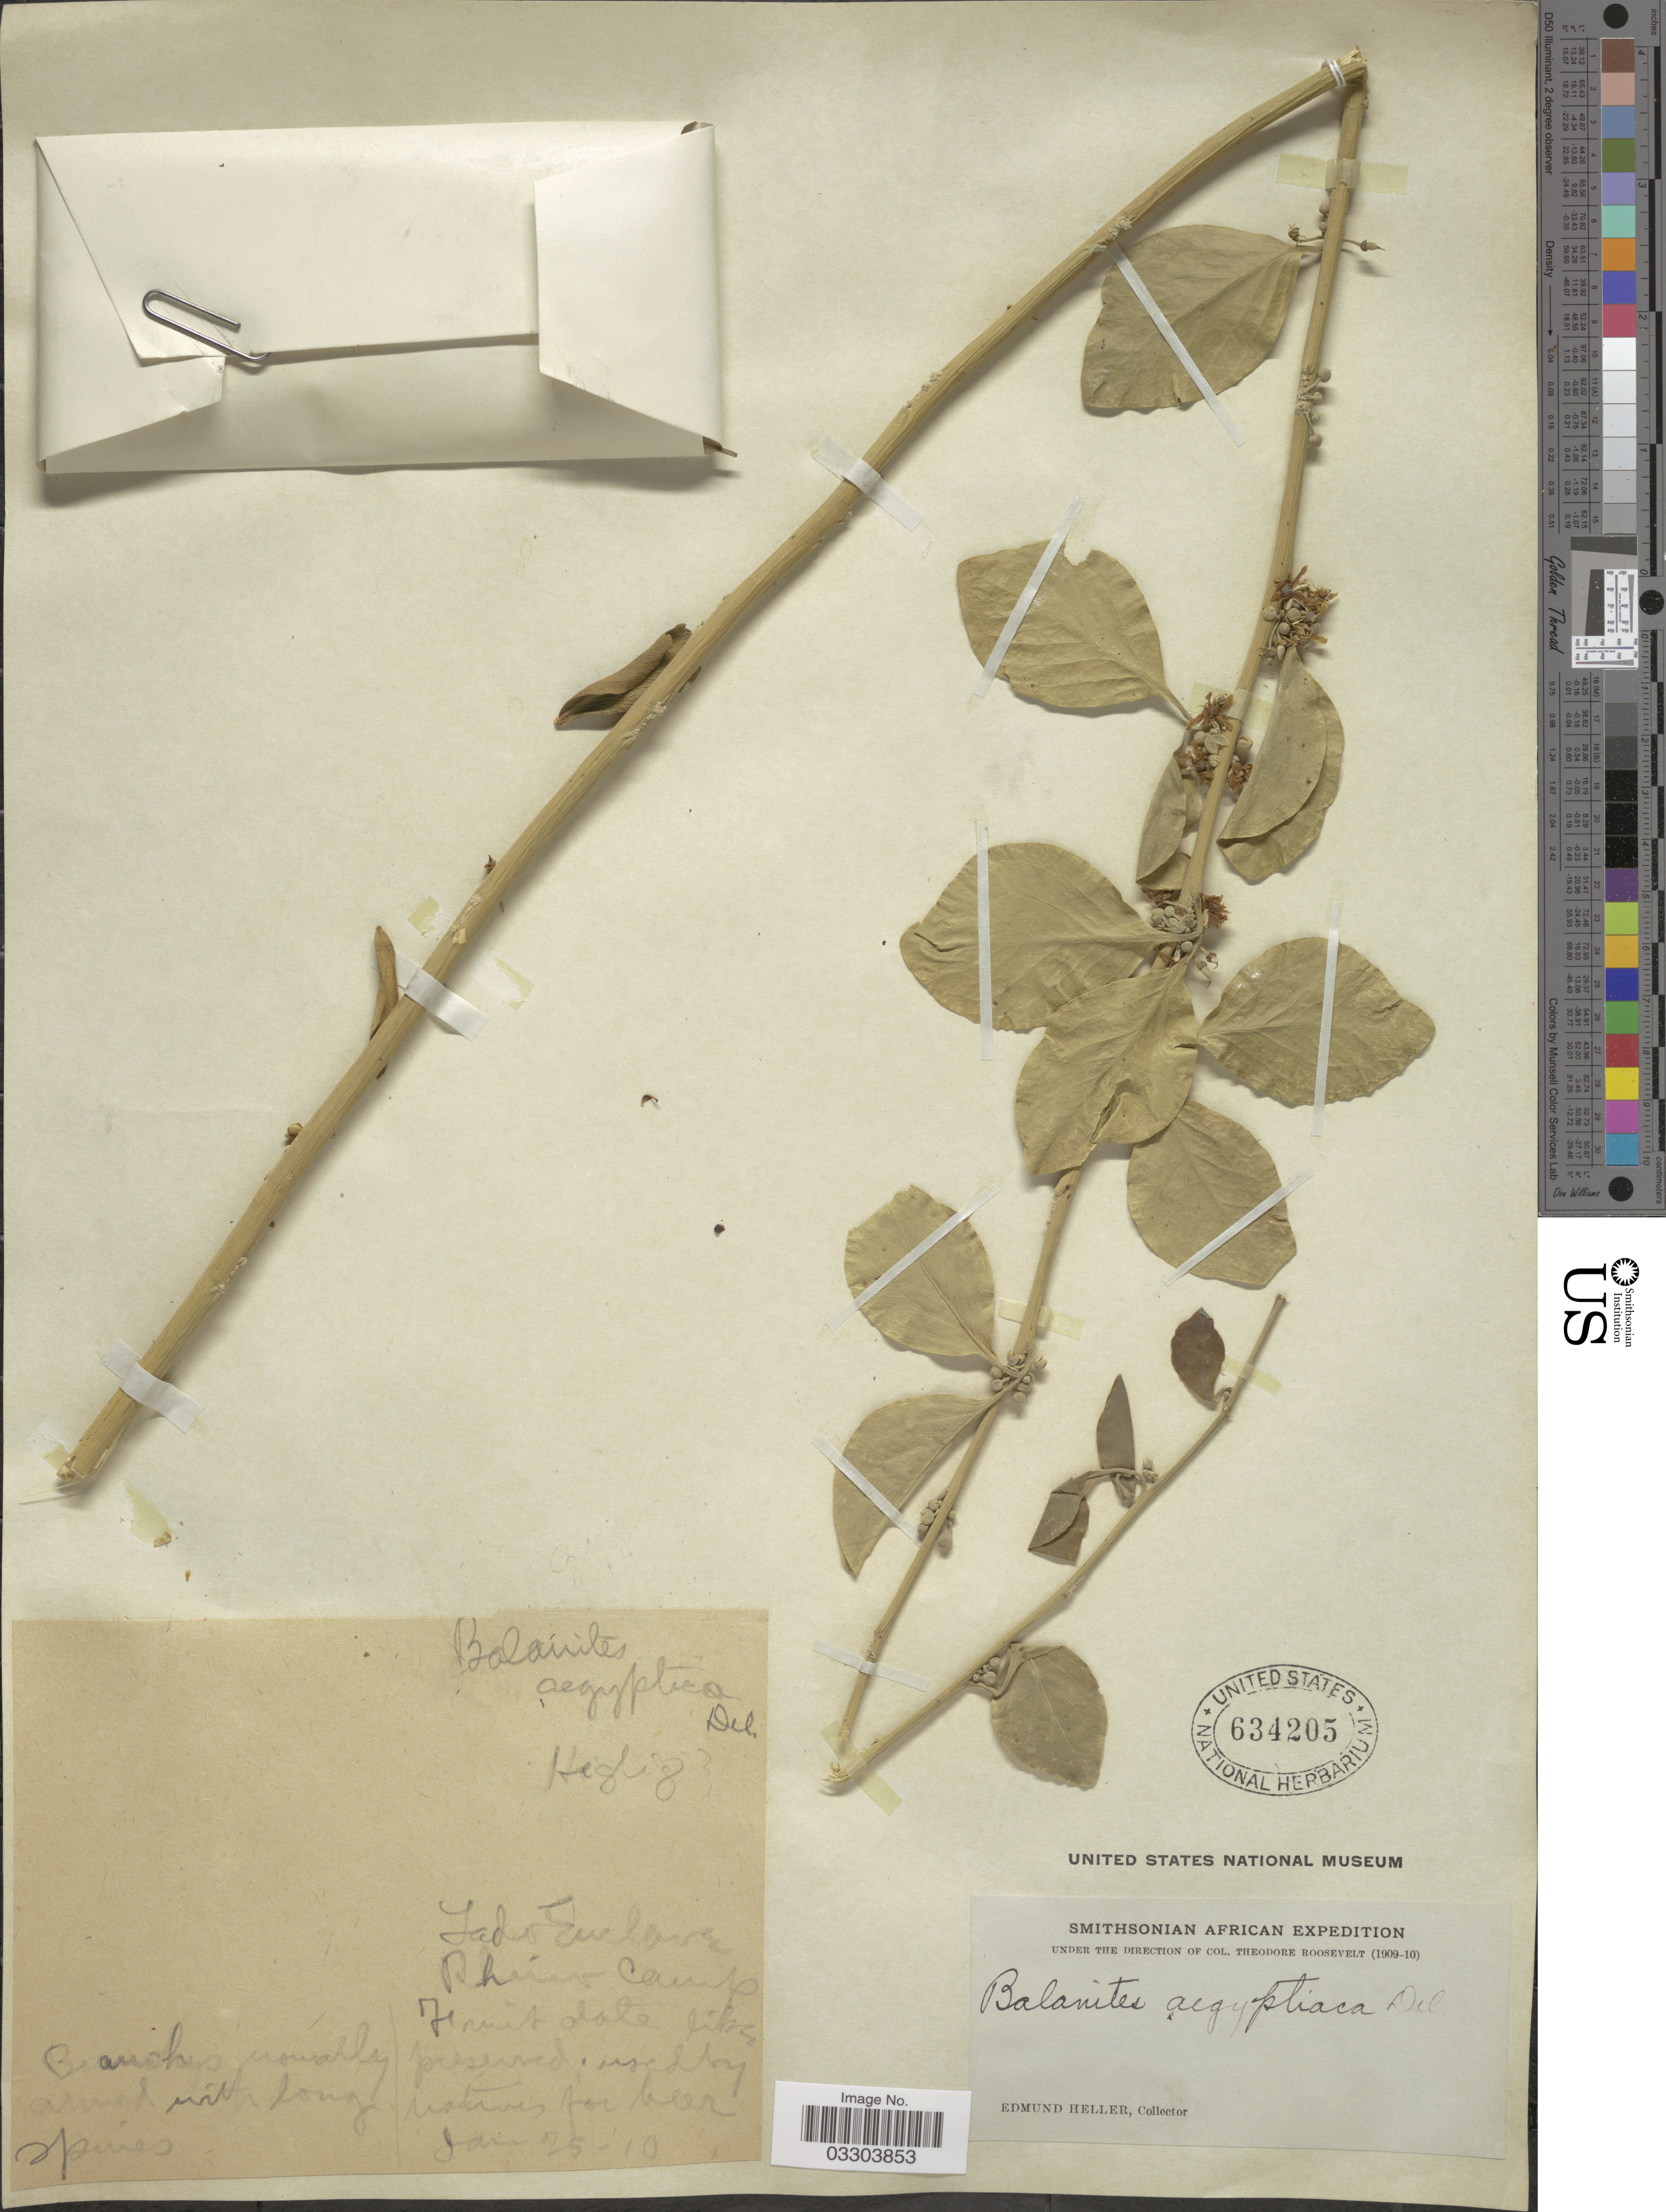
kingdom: Plantae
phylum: Tracheophyta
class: Magnoliopsida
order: Zygophyllales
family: Zygophyllaceae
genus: Balanites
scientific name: Balanites aegyptiaca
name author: (L.) Delile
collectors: E. Heller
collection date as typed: Transcribed d/m/y: 25/1/10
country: South Sudan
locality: Lado Enclave. Rhino Camp.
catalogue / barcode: US 634205